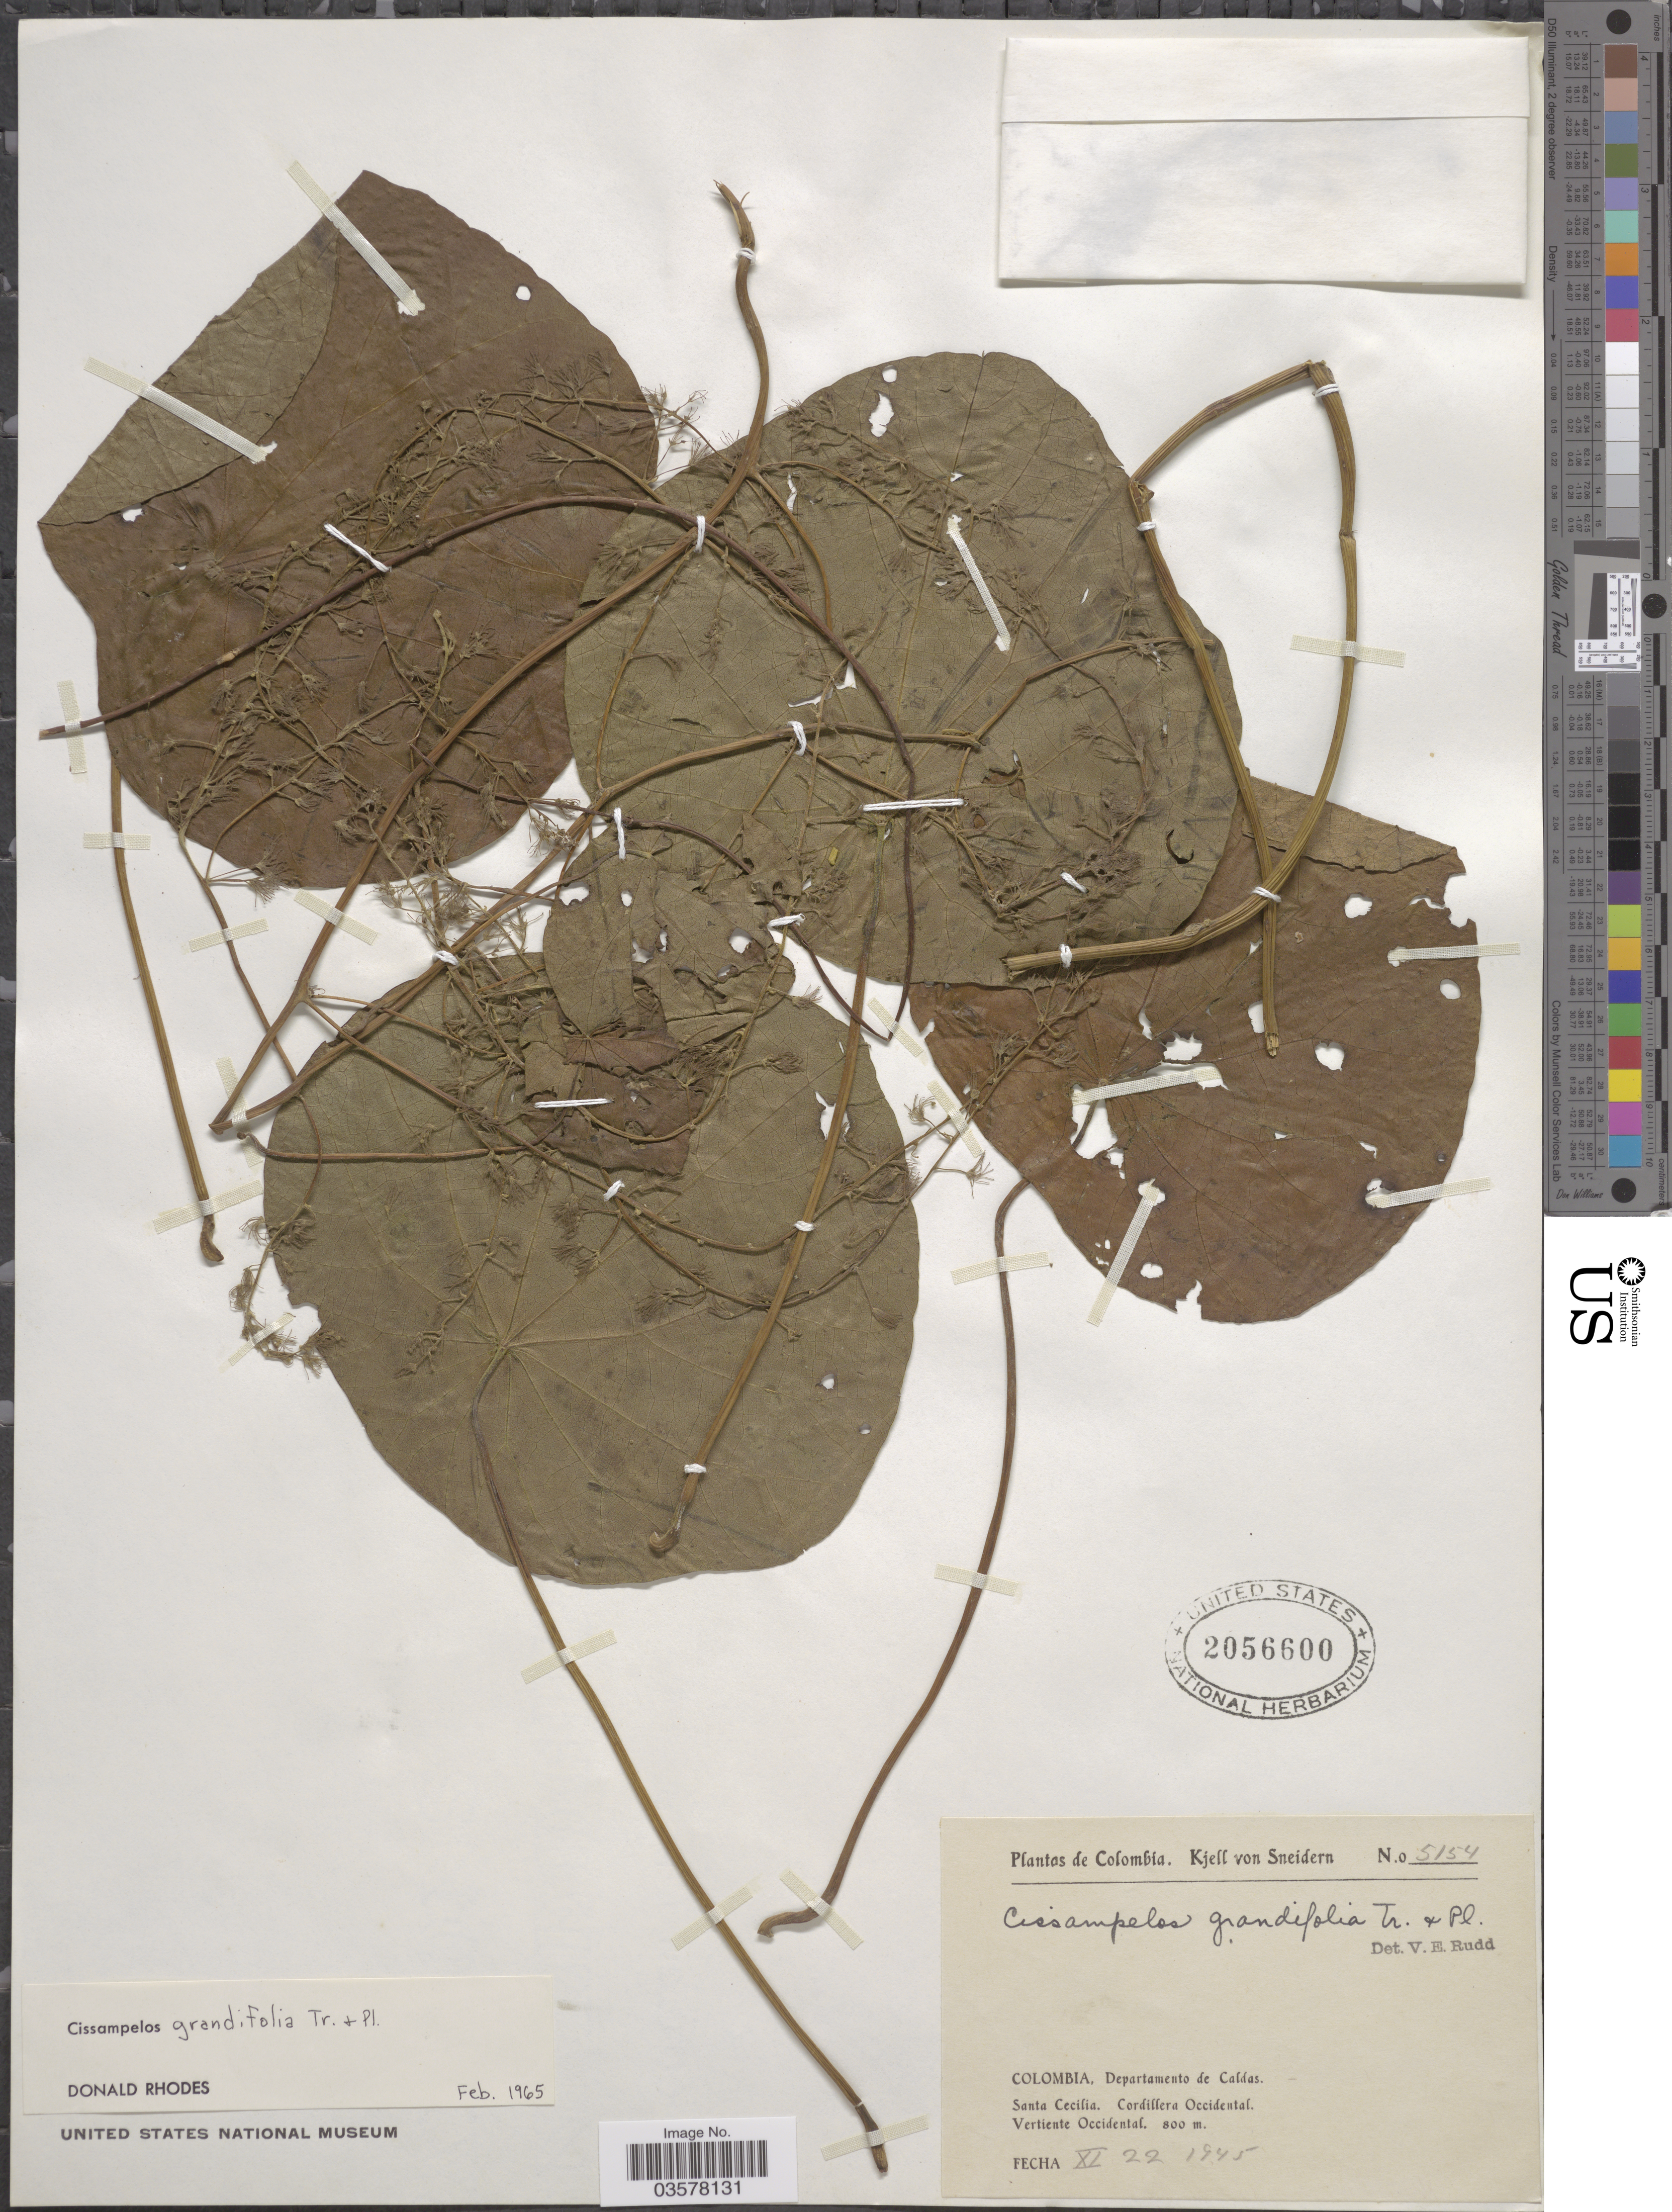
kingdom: Plantae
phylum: Tracheophyta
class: Magnoliopsida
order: Ranunculales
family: Menispermaceae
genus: Cissampelos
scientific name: Cissampelos grandifolia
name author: Triana & Planch.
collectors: K. von Sneidern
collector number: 5154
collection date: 1945-11-22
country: Colombia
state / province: Caldas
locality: Departamento de Caldas. Santa Cecilia. Cordillera Occidental. Vertiente Occidental.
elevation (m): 800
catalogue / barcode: US 2056600